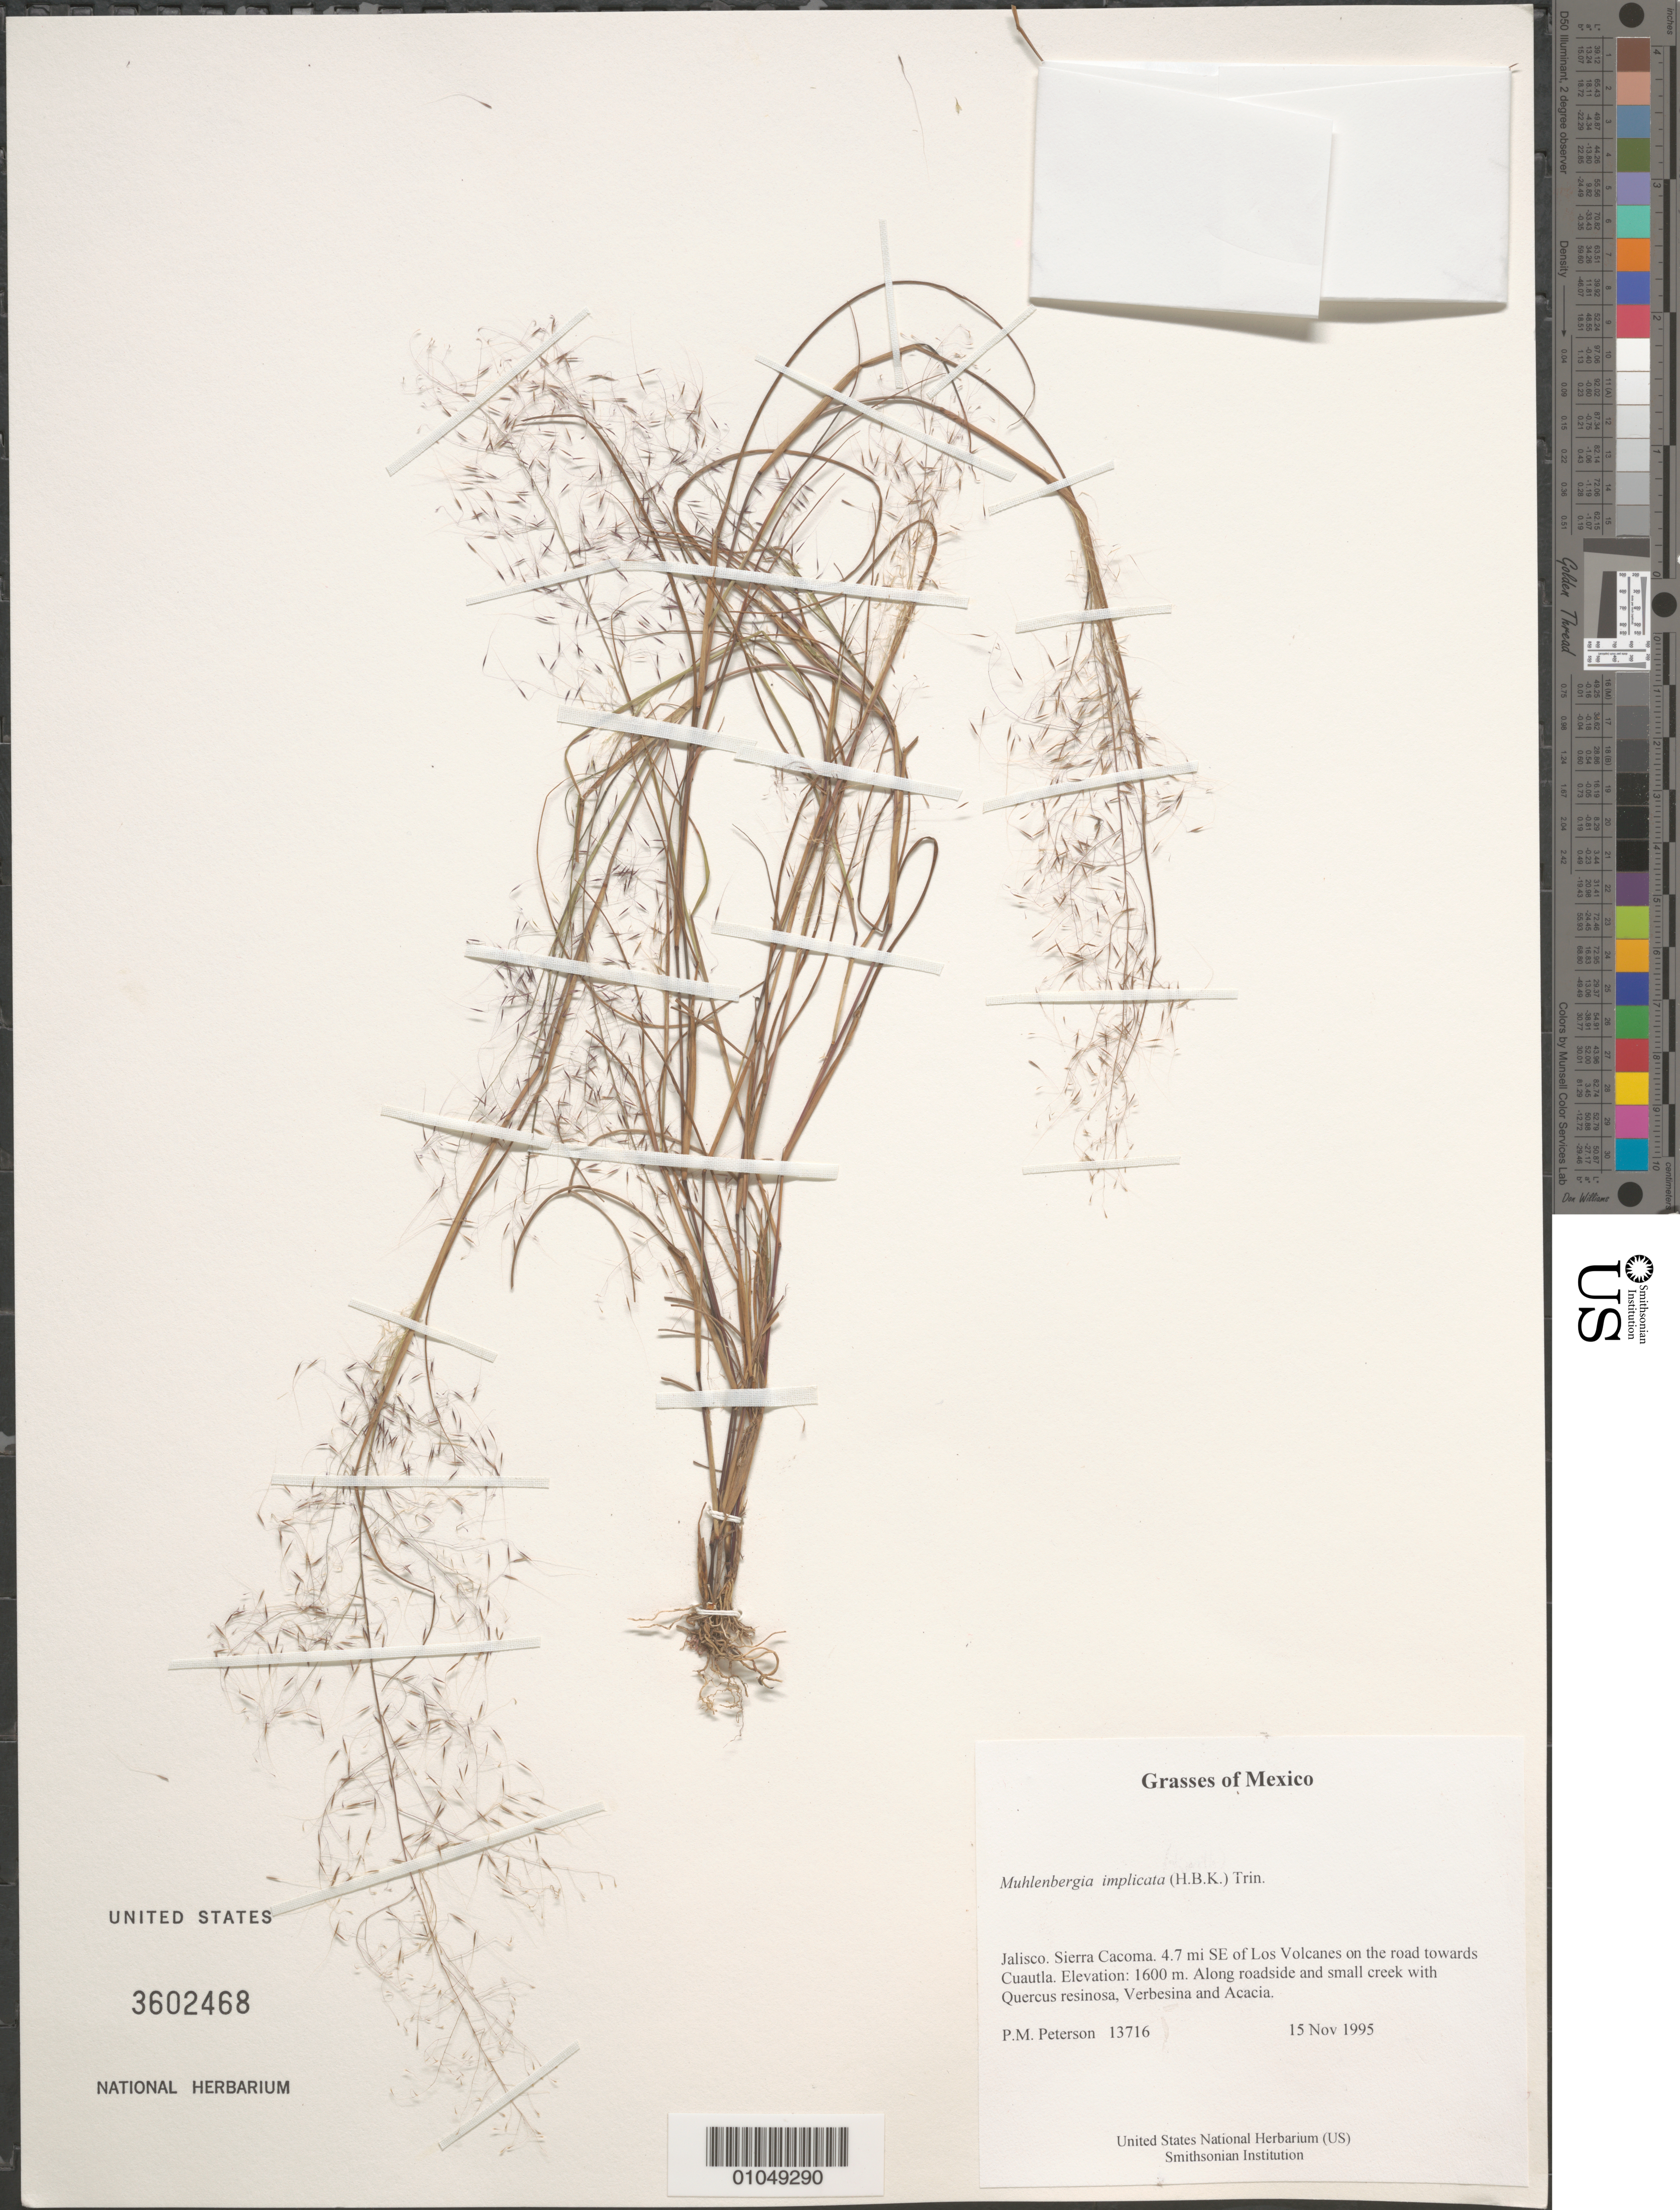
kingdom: Plantae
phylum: Tracheophyta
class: Liliopsida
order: Poales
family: Poaceae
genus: Muhlenbergia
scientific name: Muhlenbergia implicata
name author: (Kunth) Trin.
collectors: P. M. Peterson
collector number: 13716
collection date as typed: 15 Nov 1995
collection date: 1995-11-15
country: Mexico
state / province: Jalisco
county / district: Sierra Cacoma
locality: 4.7 mi SE of Los Volcanes on the road towards Cuautla.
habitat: Along roadside and small creek with Quercus resinosa, Verbesina and Acacia.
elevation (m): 1600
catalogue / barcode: US 3602468